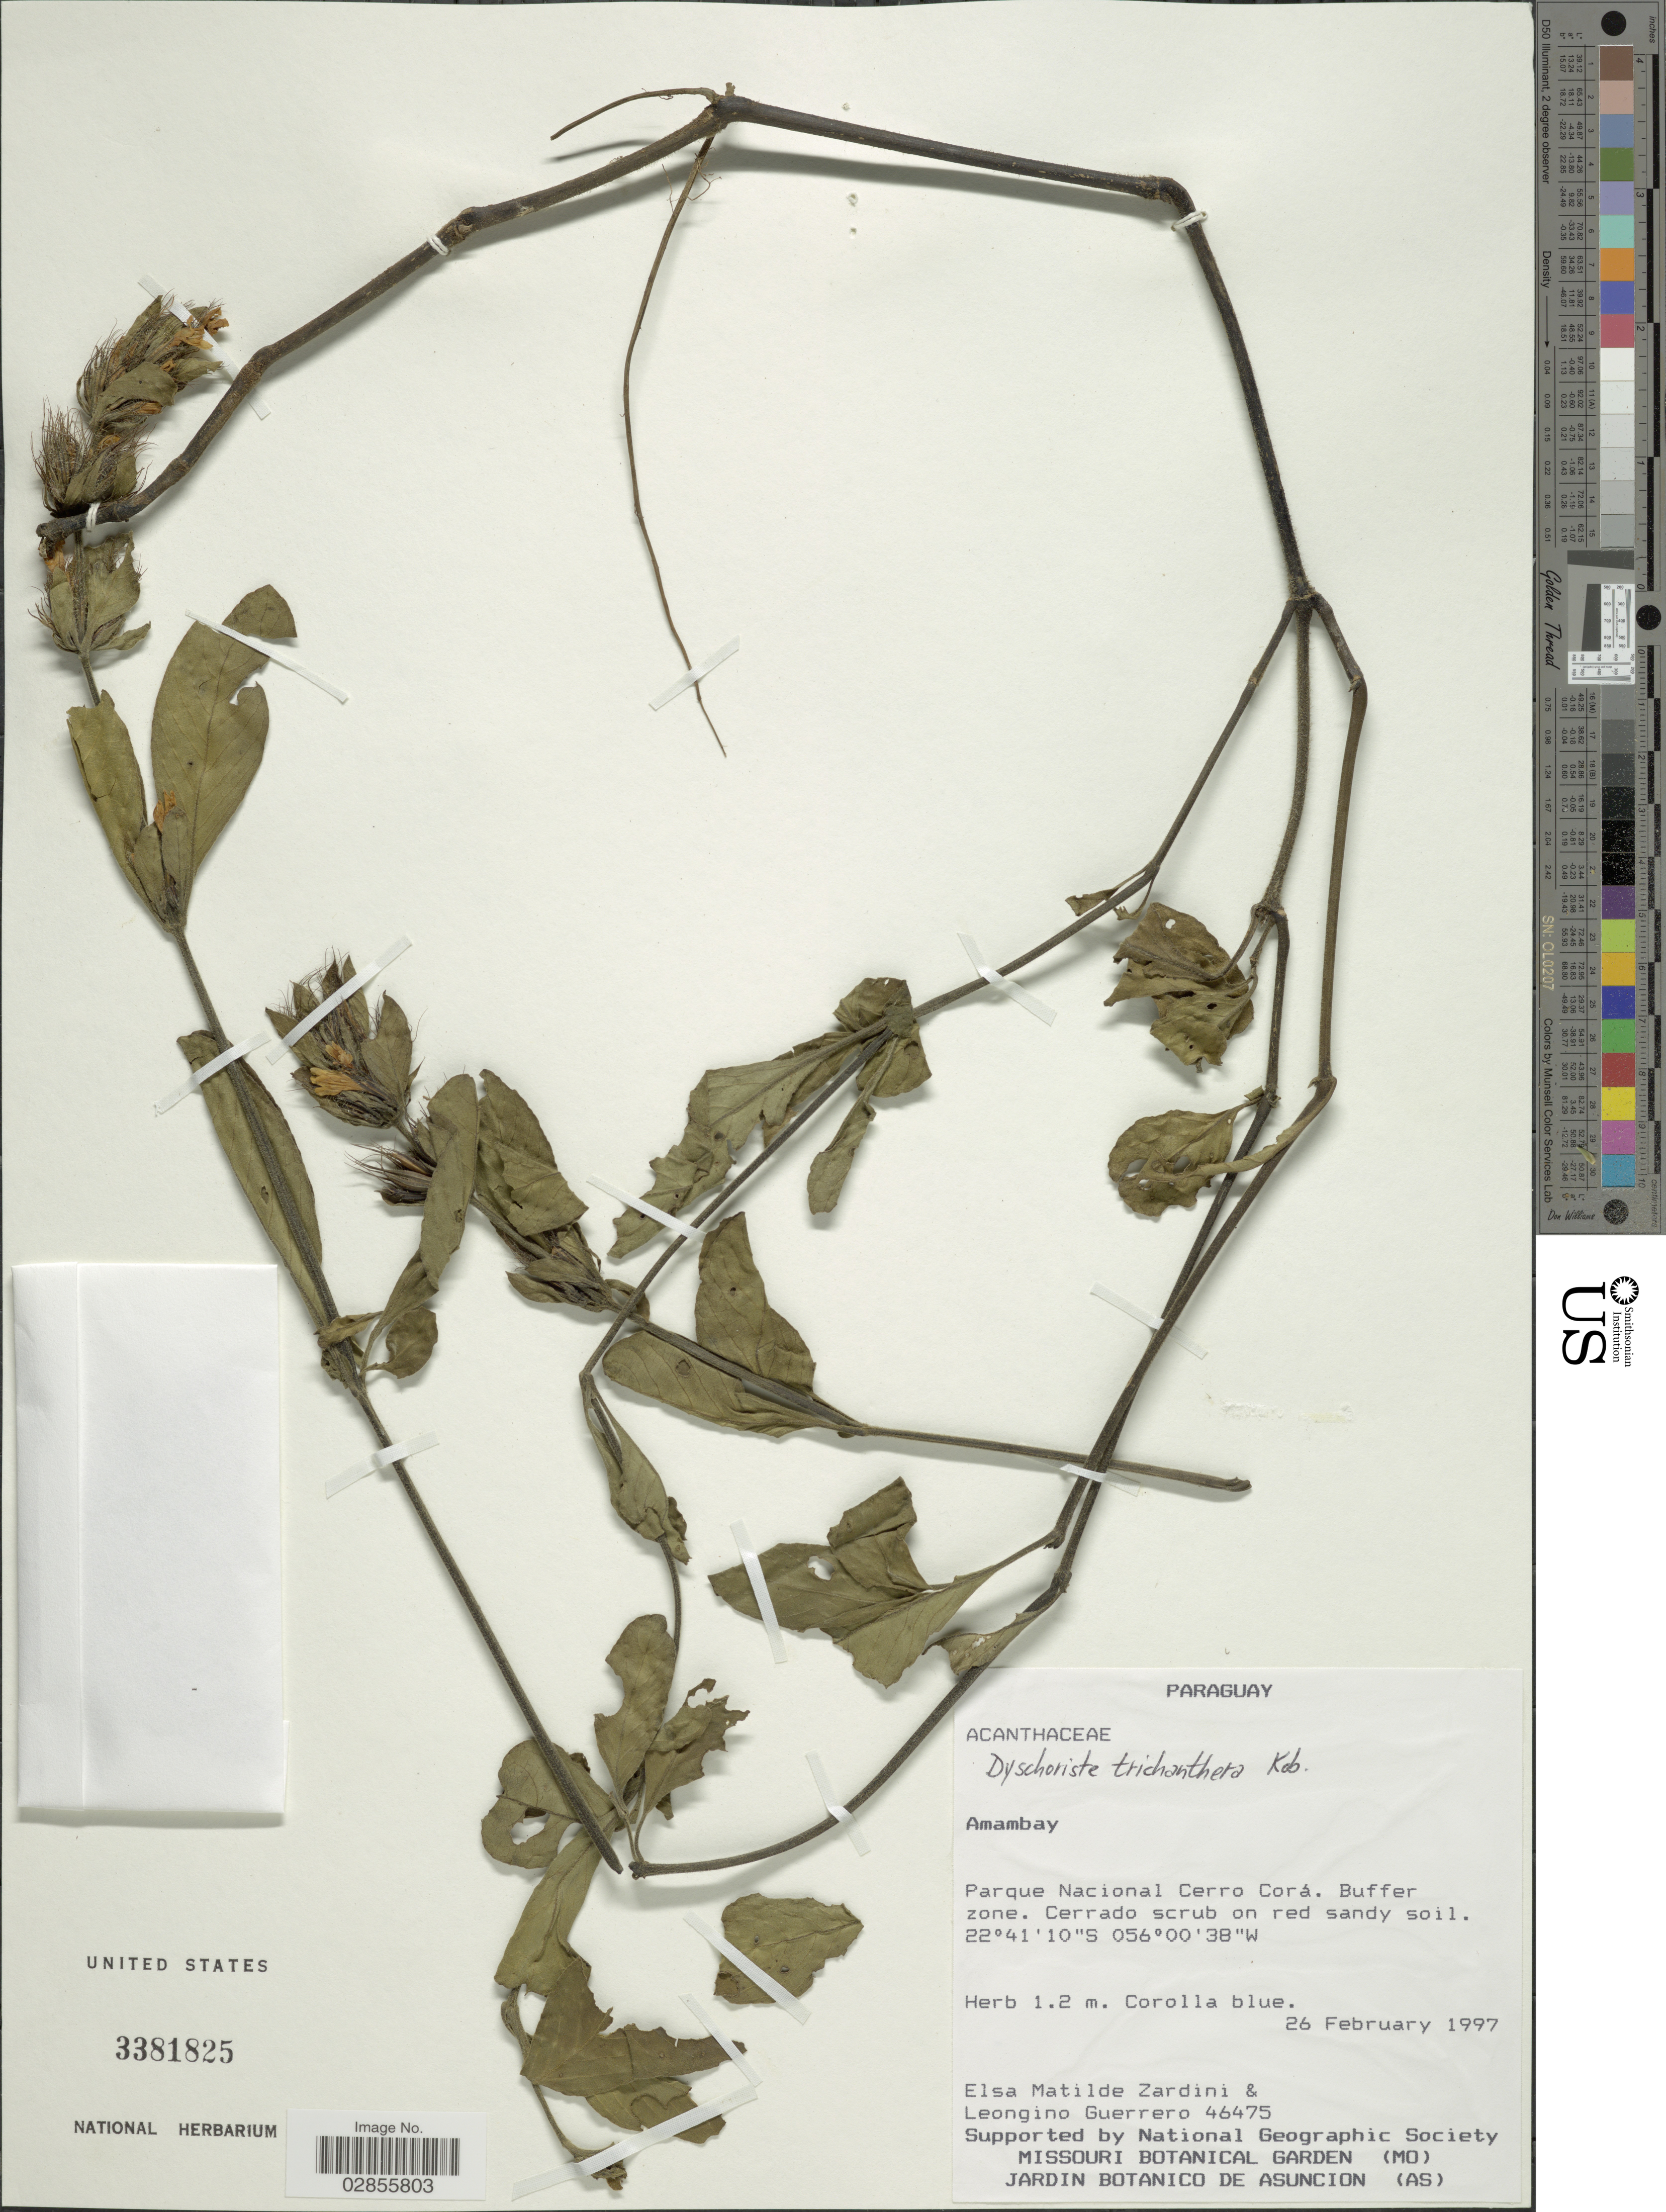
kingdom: Plantae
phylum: Tracheophyta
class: Magnoliopsida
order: Lamiales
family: Acanthaceae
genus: Dyschoriste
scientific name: Dyschoriste trichocalyx subsp. verticillaris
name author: (C.B. Clarke) Vollesen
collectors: E. M. Zardini & L. Guerrero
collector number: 46475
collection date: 1997-02-26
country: Paraguay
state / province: Amambay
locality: Parque Nacional Cerro Corá. Buffer zone.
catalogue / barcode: US 3381825